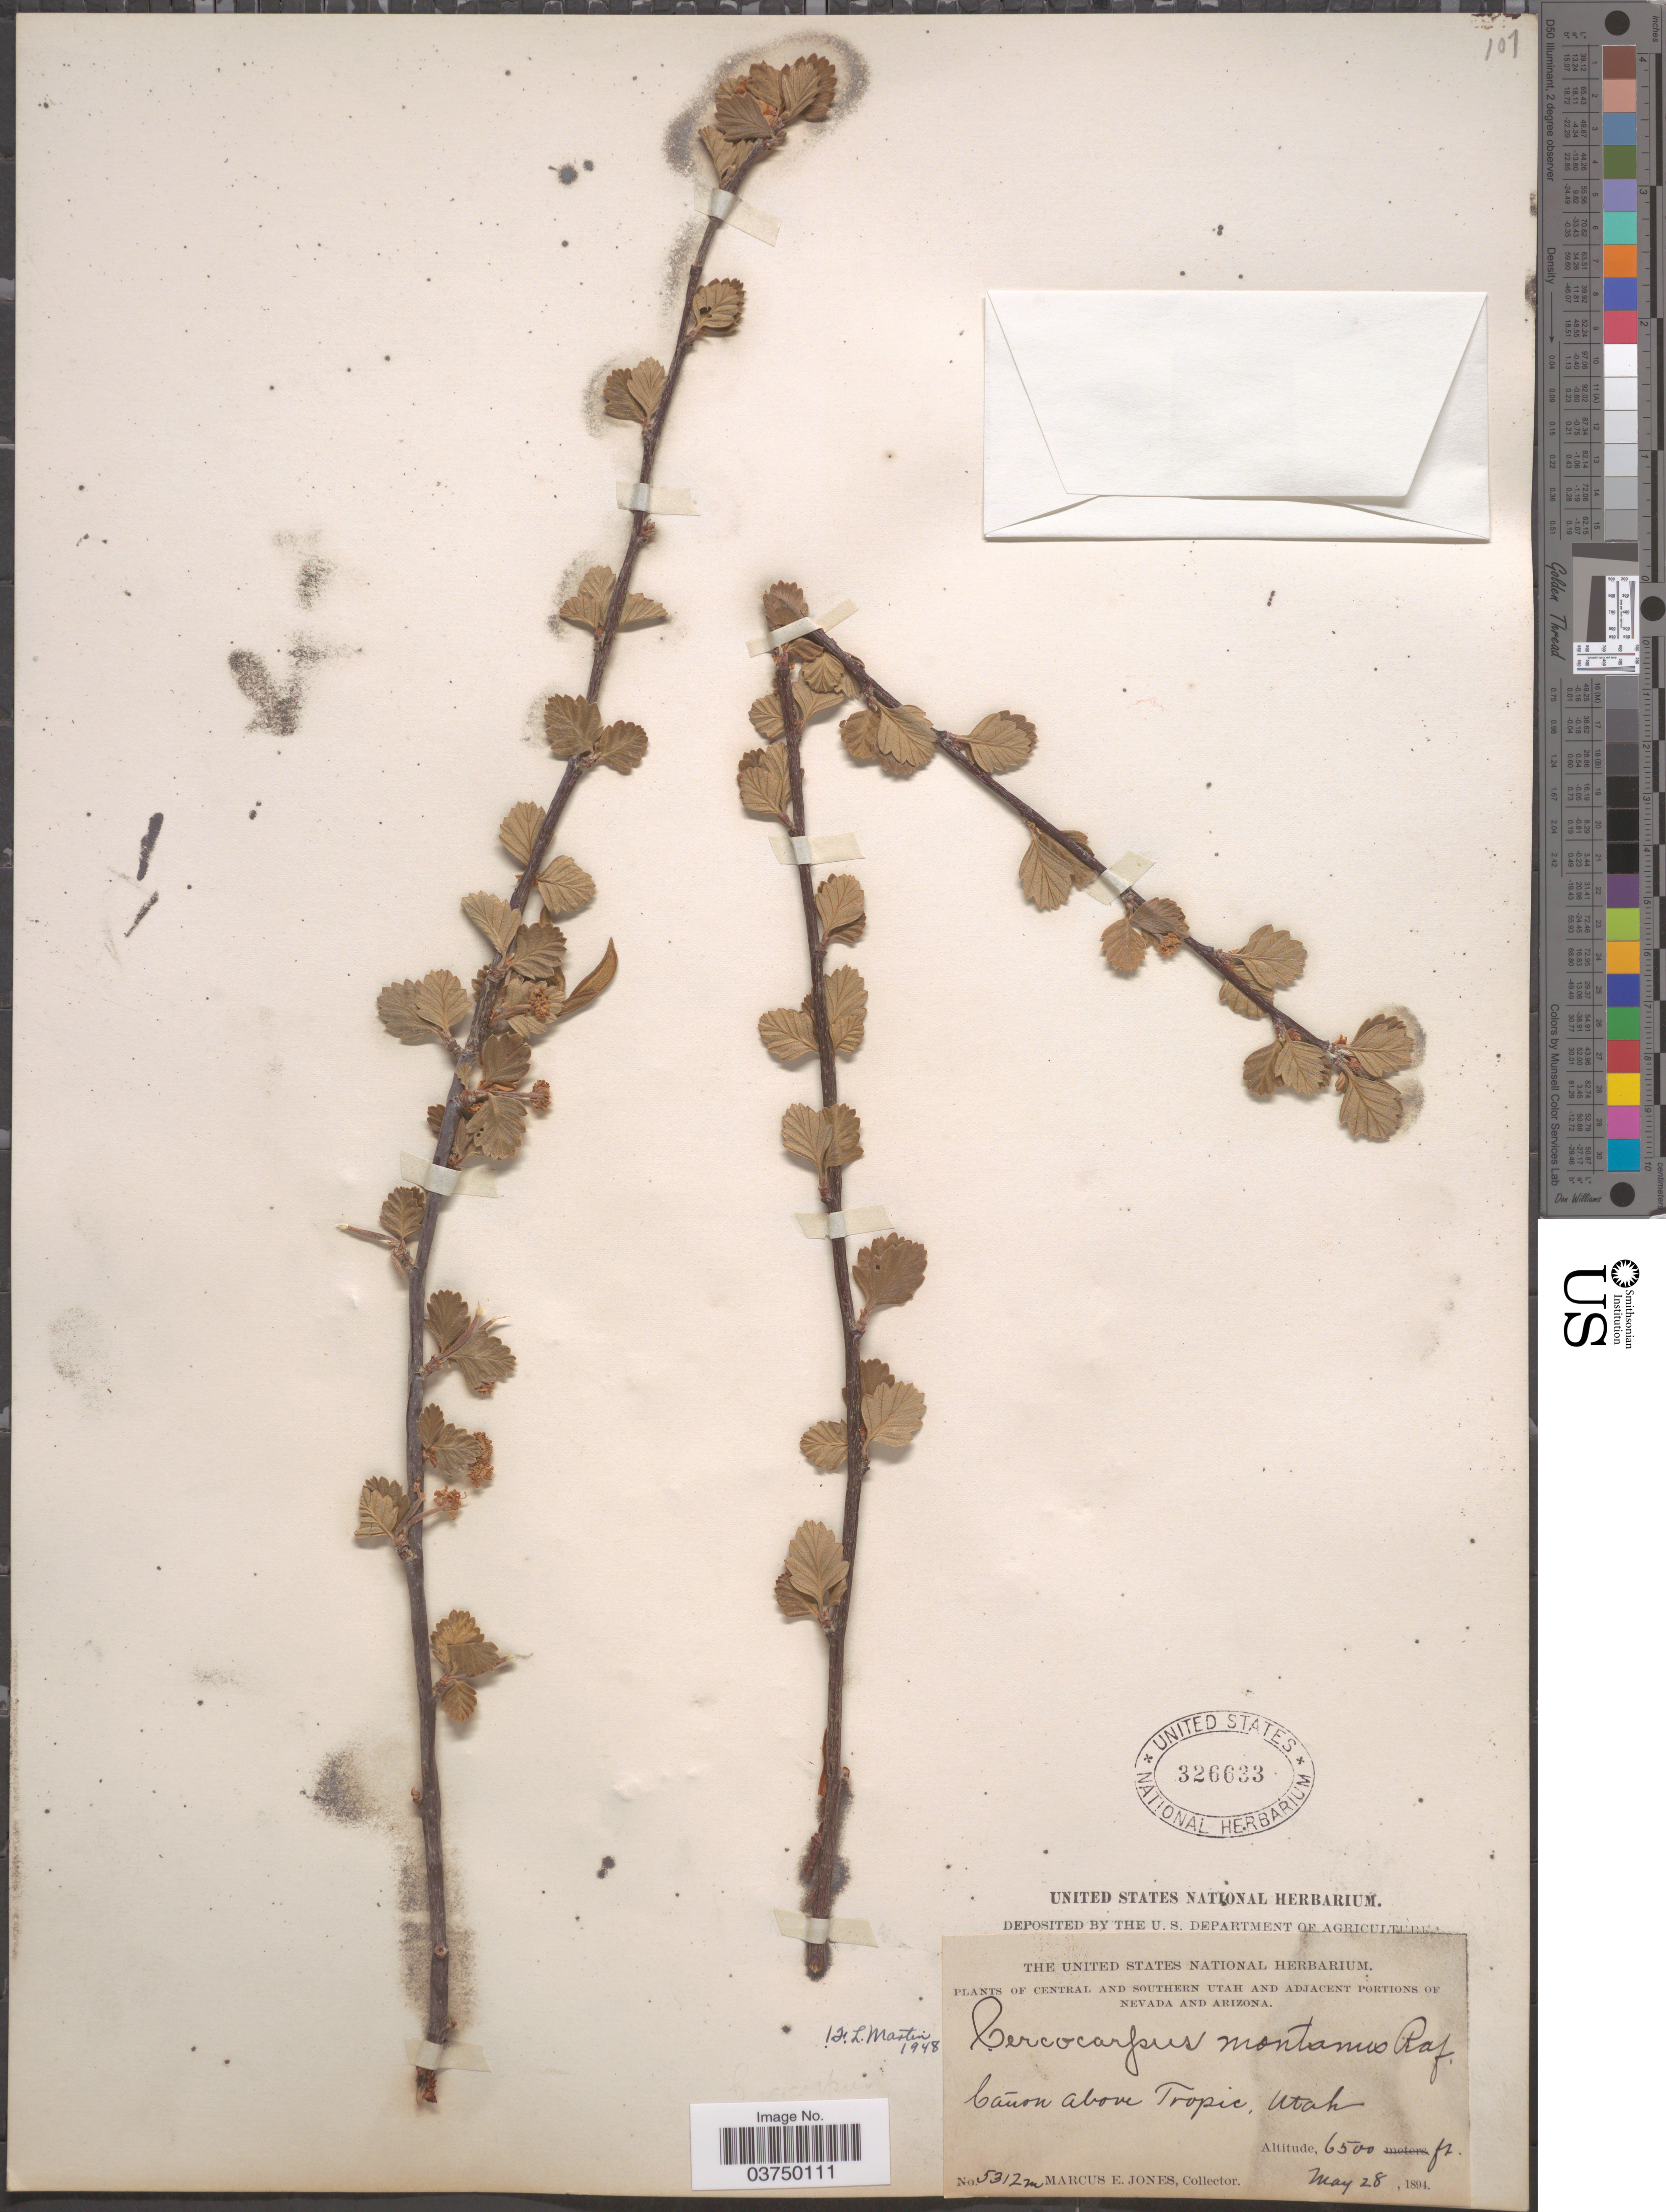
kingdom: Plantae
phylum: Tracheophyta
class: Magnoliopsida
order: Rosales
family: Rosaceae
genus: Cercocarpus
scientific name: Cercocarpus montanus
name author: Raf.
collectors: M. E. Jones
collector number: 5312m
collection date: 1894-05-28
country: United States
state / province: Utah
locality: Central and Southern Utah. Cañon above Tropic.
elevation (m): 1981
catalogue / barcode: US 326633